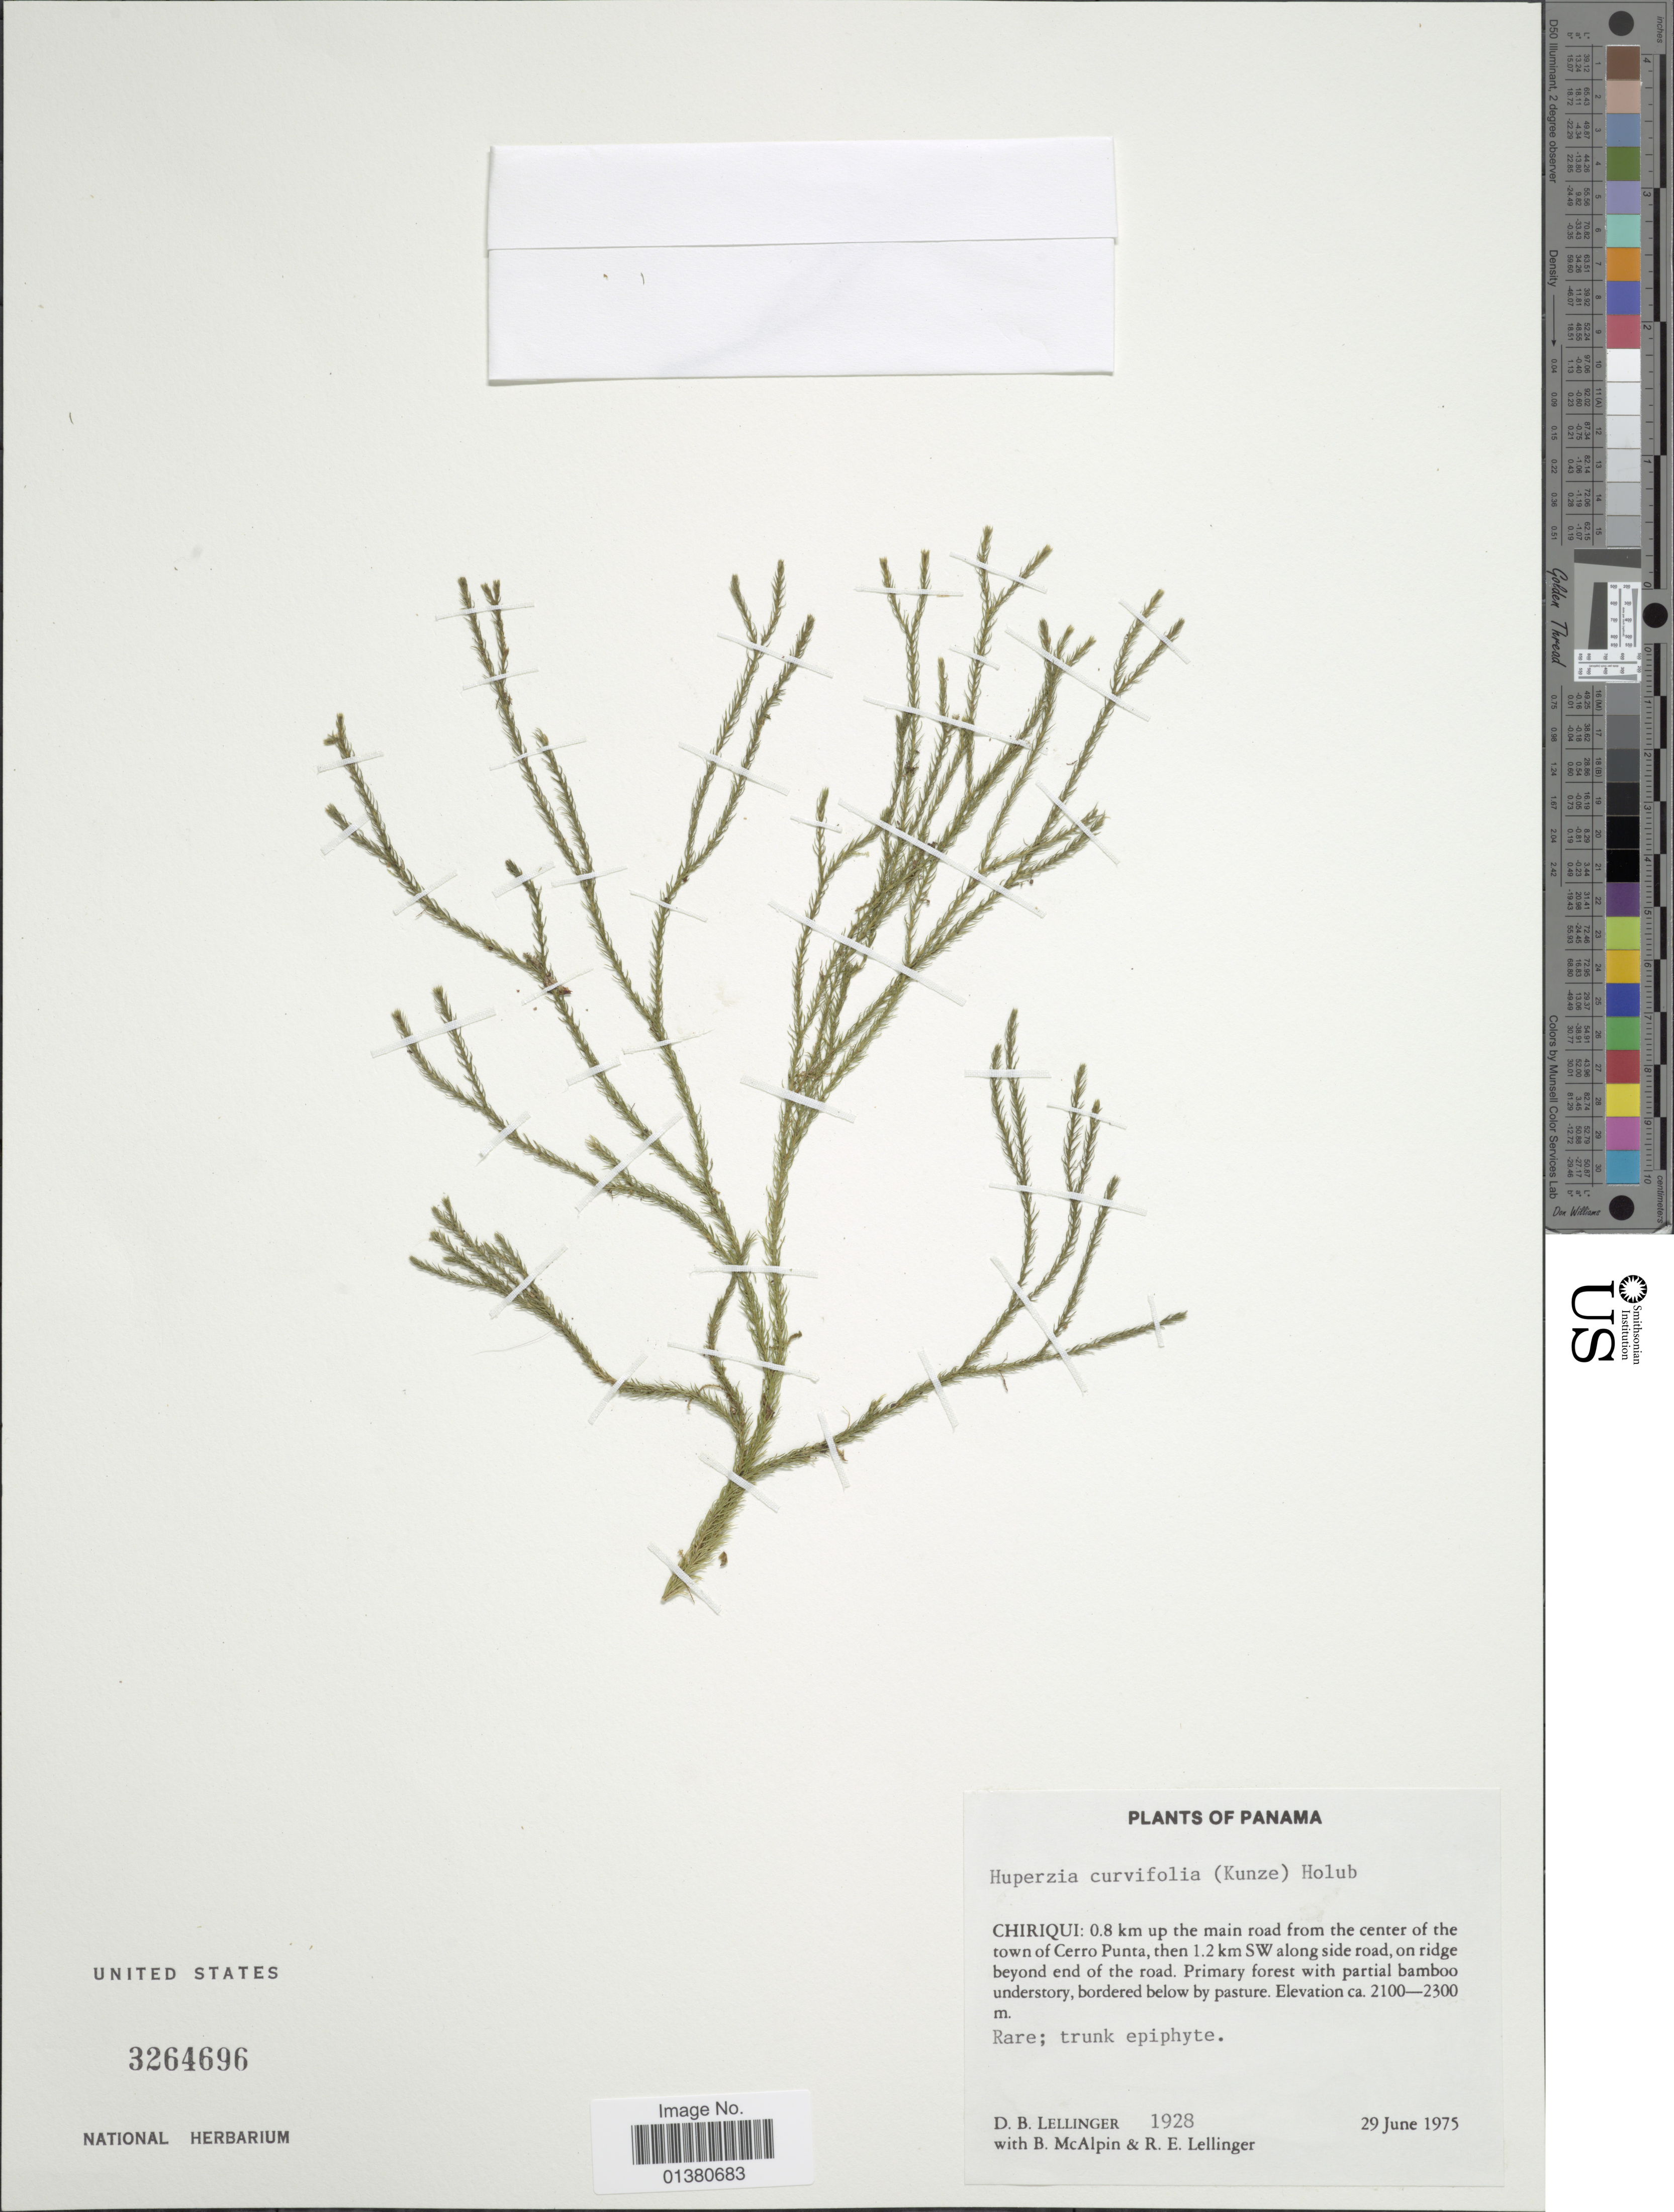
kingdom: Plantae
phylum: Tracheophyta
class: Lycopodiopsida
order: Lycopodiales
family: Lycopodiaceae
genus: Phlegmariurus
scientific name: Phlegmariurus curvifolius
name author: (Kunze) B. Øllg.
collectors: D. B. Lellinger, B. Mcalpin & R. E. Lellinger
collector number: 1928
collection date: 1975-06-29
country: Panama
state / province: Chiriqui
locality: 0.8 km up the main road from the center of the town of Cerro Punta, then 1.2 km SW along side road, on ridge beyond end of the road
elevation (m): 2100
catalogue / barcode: US 3264696